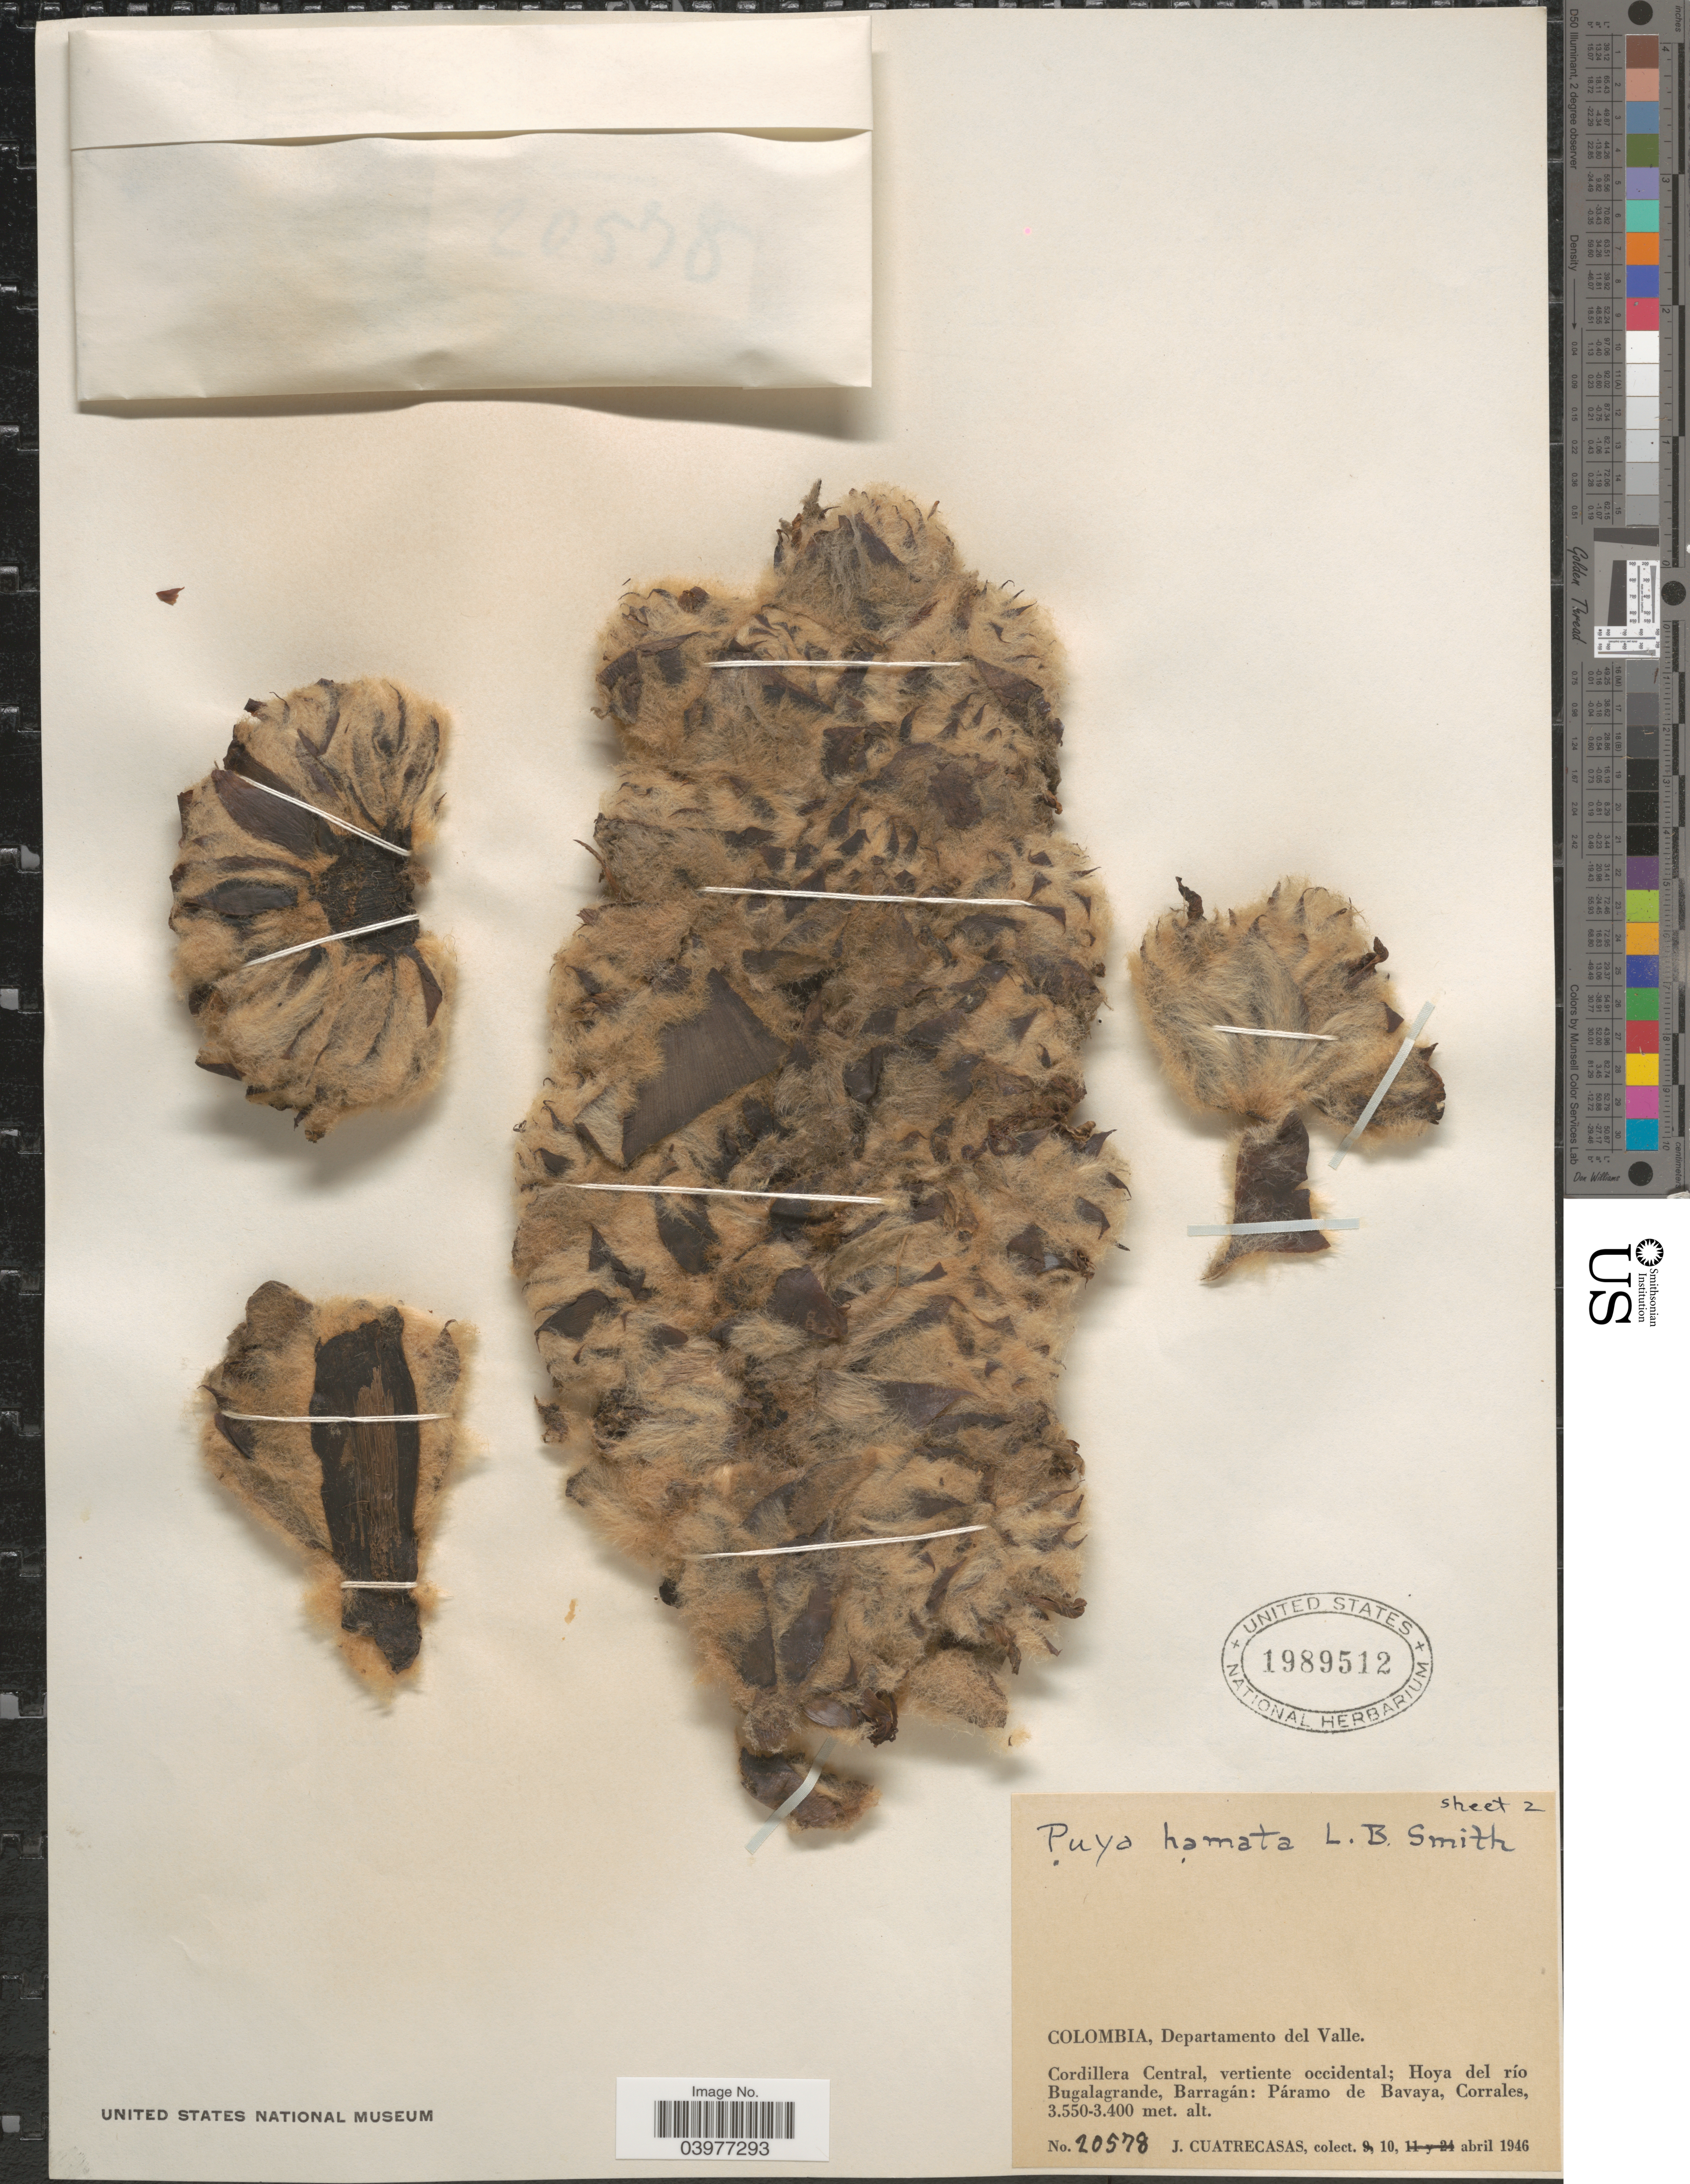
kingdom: Plantae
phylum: Tracheophyta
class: Liliopsida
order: Poales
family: Bromeliaceae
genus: Puya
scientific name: Puya hamata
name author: L.B. Sm.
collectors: J. Cuatrecasas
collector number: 20578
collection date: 1946-04-10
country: Colombia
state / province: Valle del Cauca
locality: Departamento del Valle. Cordillera Central, vertiente occidental; Hoya del río Bugalagrande, Barragán: Páramo de Bavaya, Corrales.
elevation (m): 3400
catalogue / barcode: US 1989512